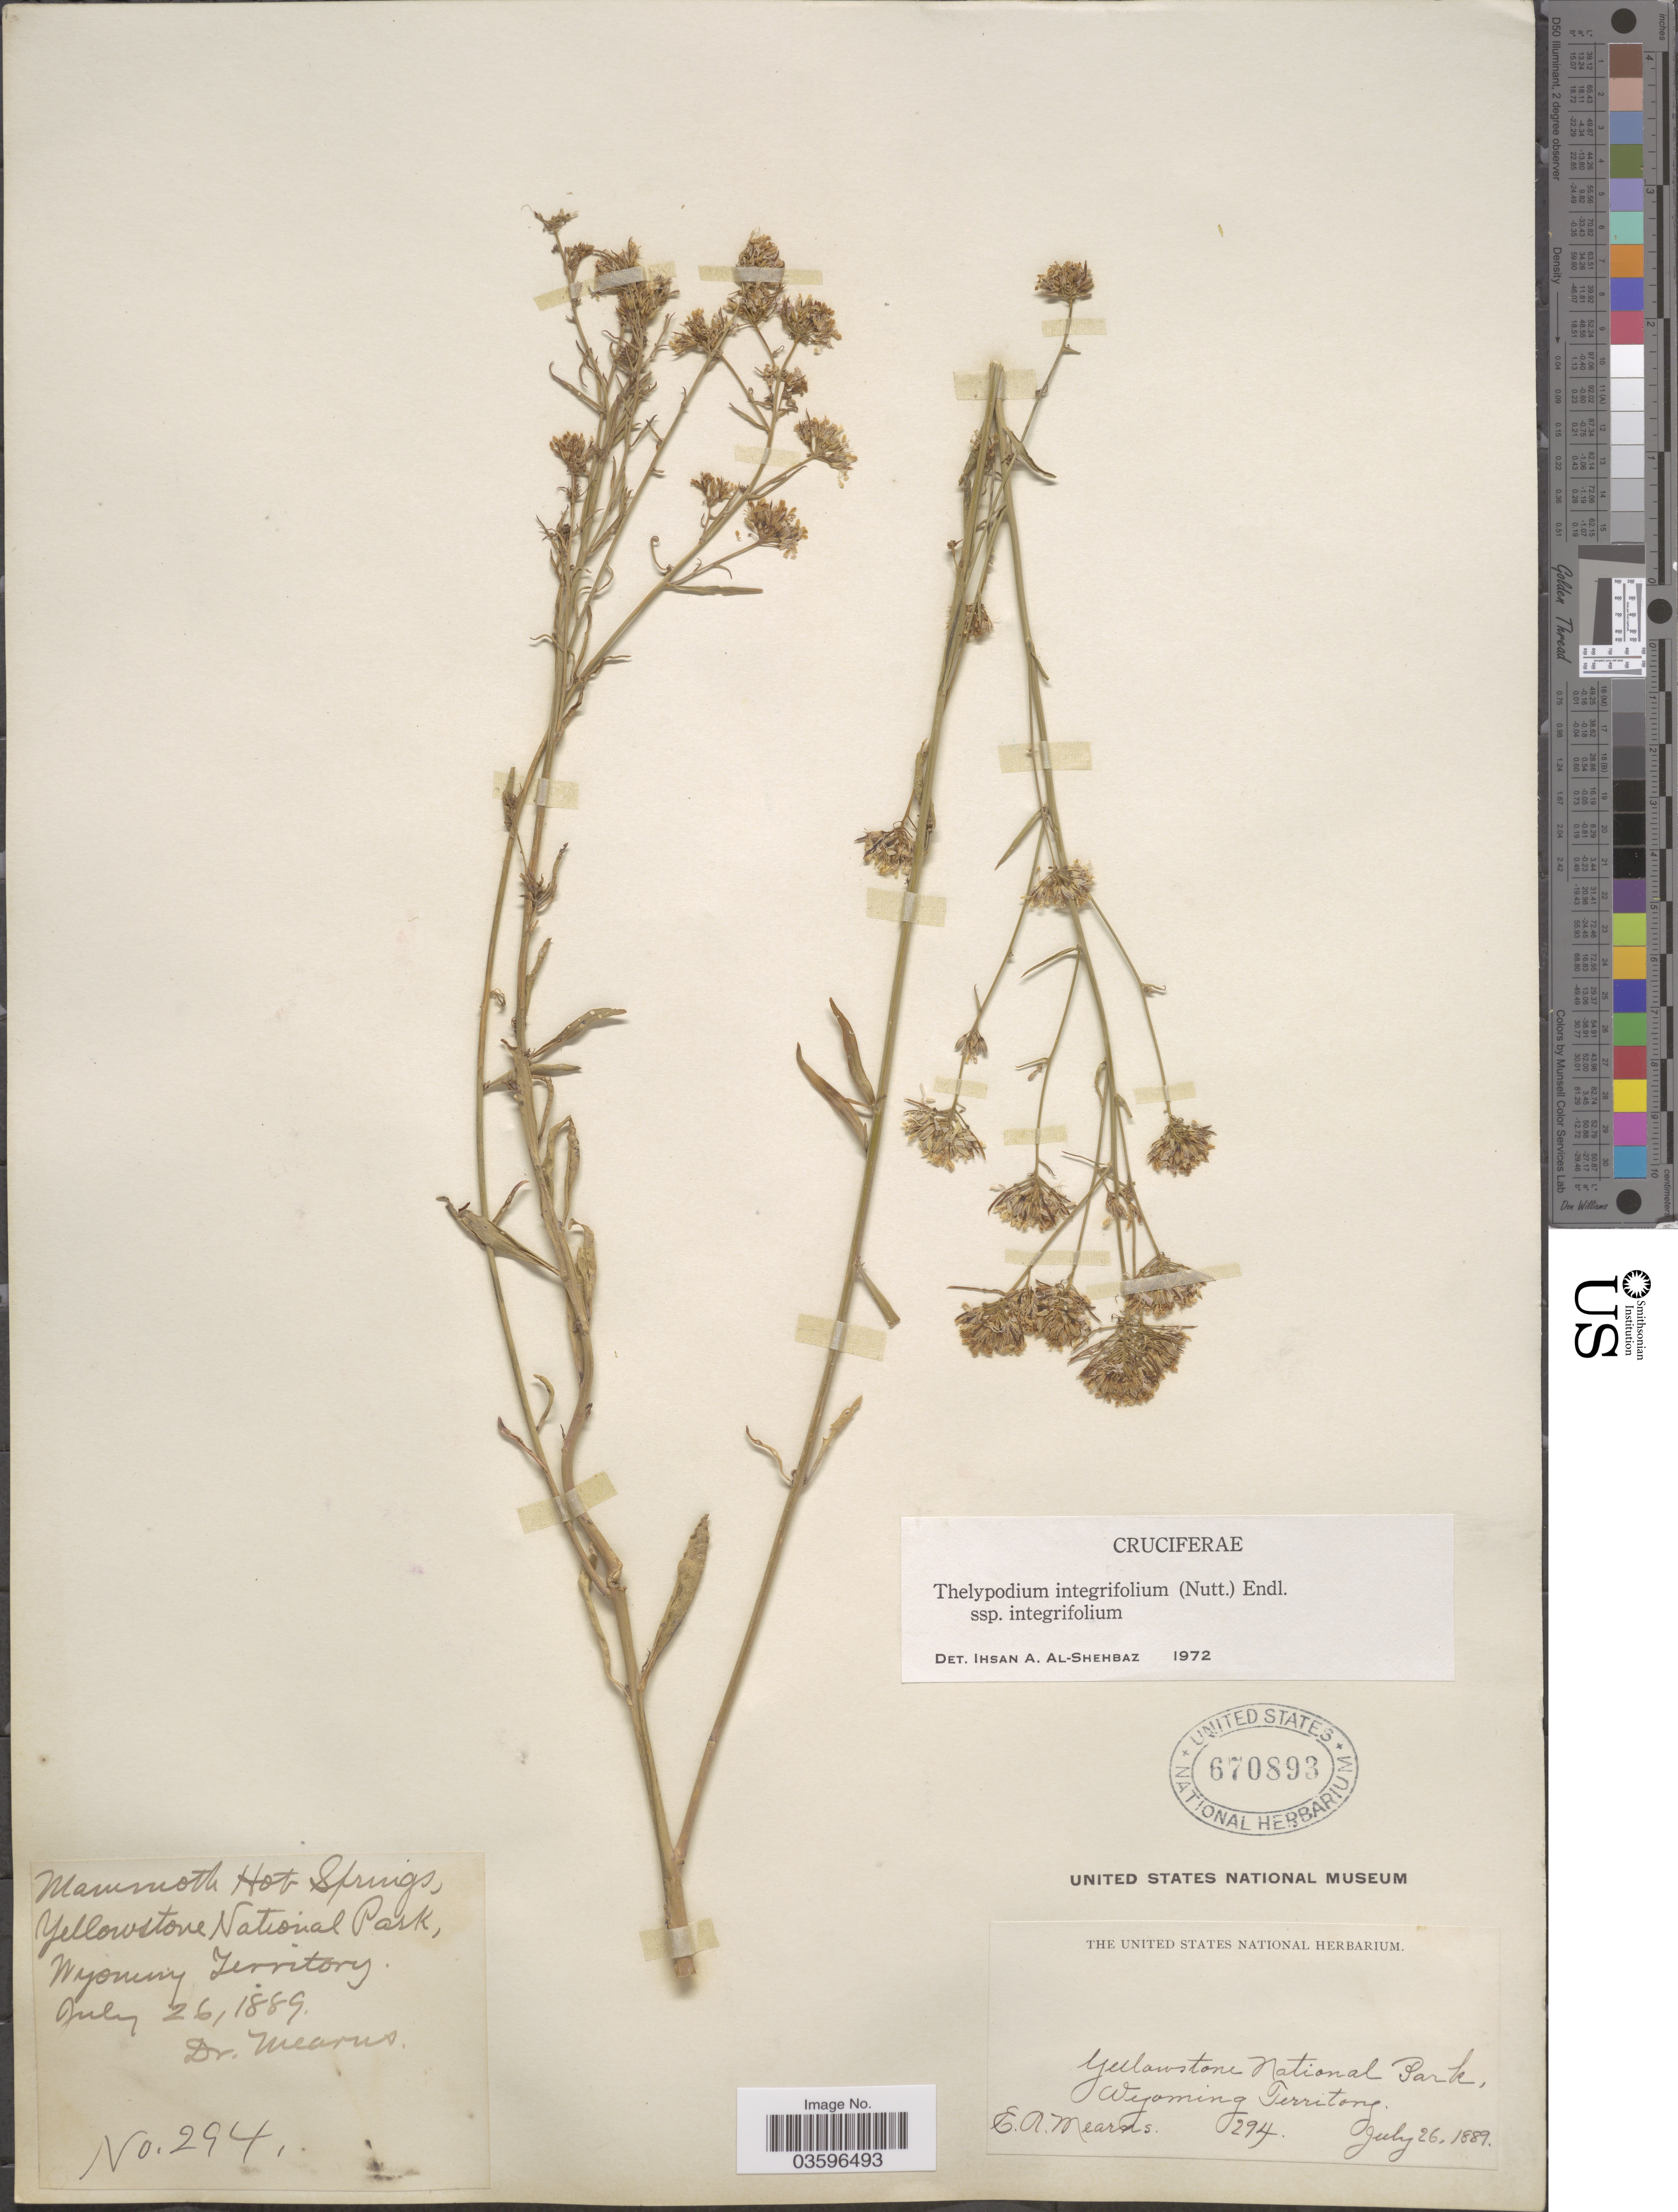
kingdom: Plantae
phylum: Tracheophyta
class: Magnoliopsida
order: Brassicales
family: Brassicaceae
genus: Thelypodium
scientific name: Thelypodium integrifolium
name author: (Nutt.) Endl.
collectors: E. A. Mearns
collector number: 294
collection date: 1889-07-26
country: United States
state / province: Wyoming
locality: Mammoth Hot Springs, Yellowstone National Park, Wyoming Territory.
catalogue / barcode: US 670893